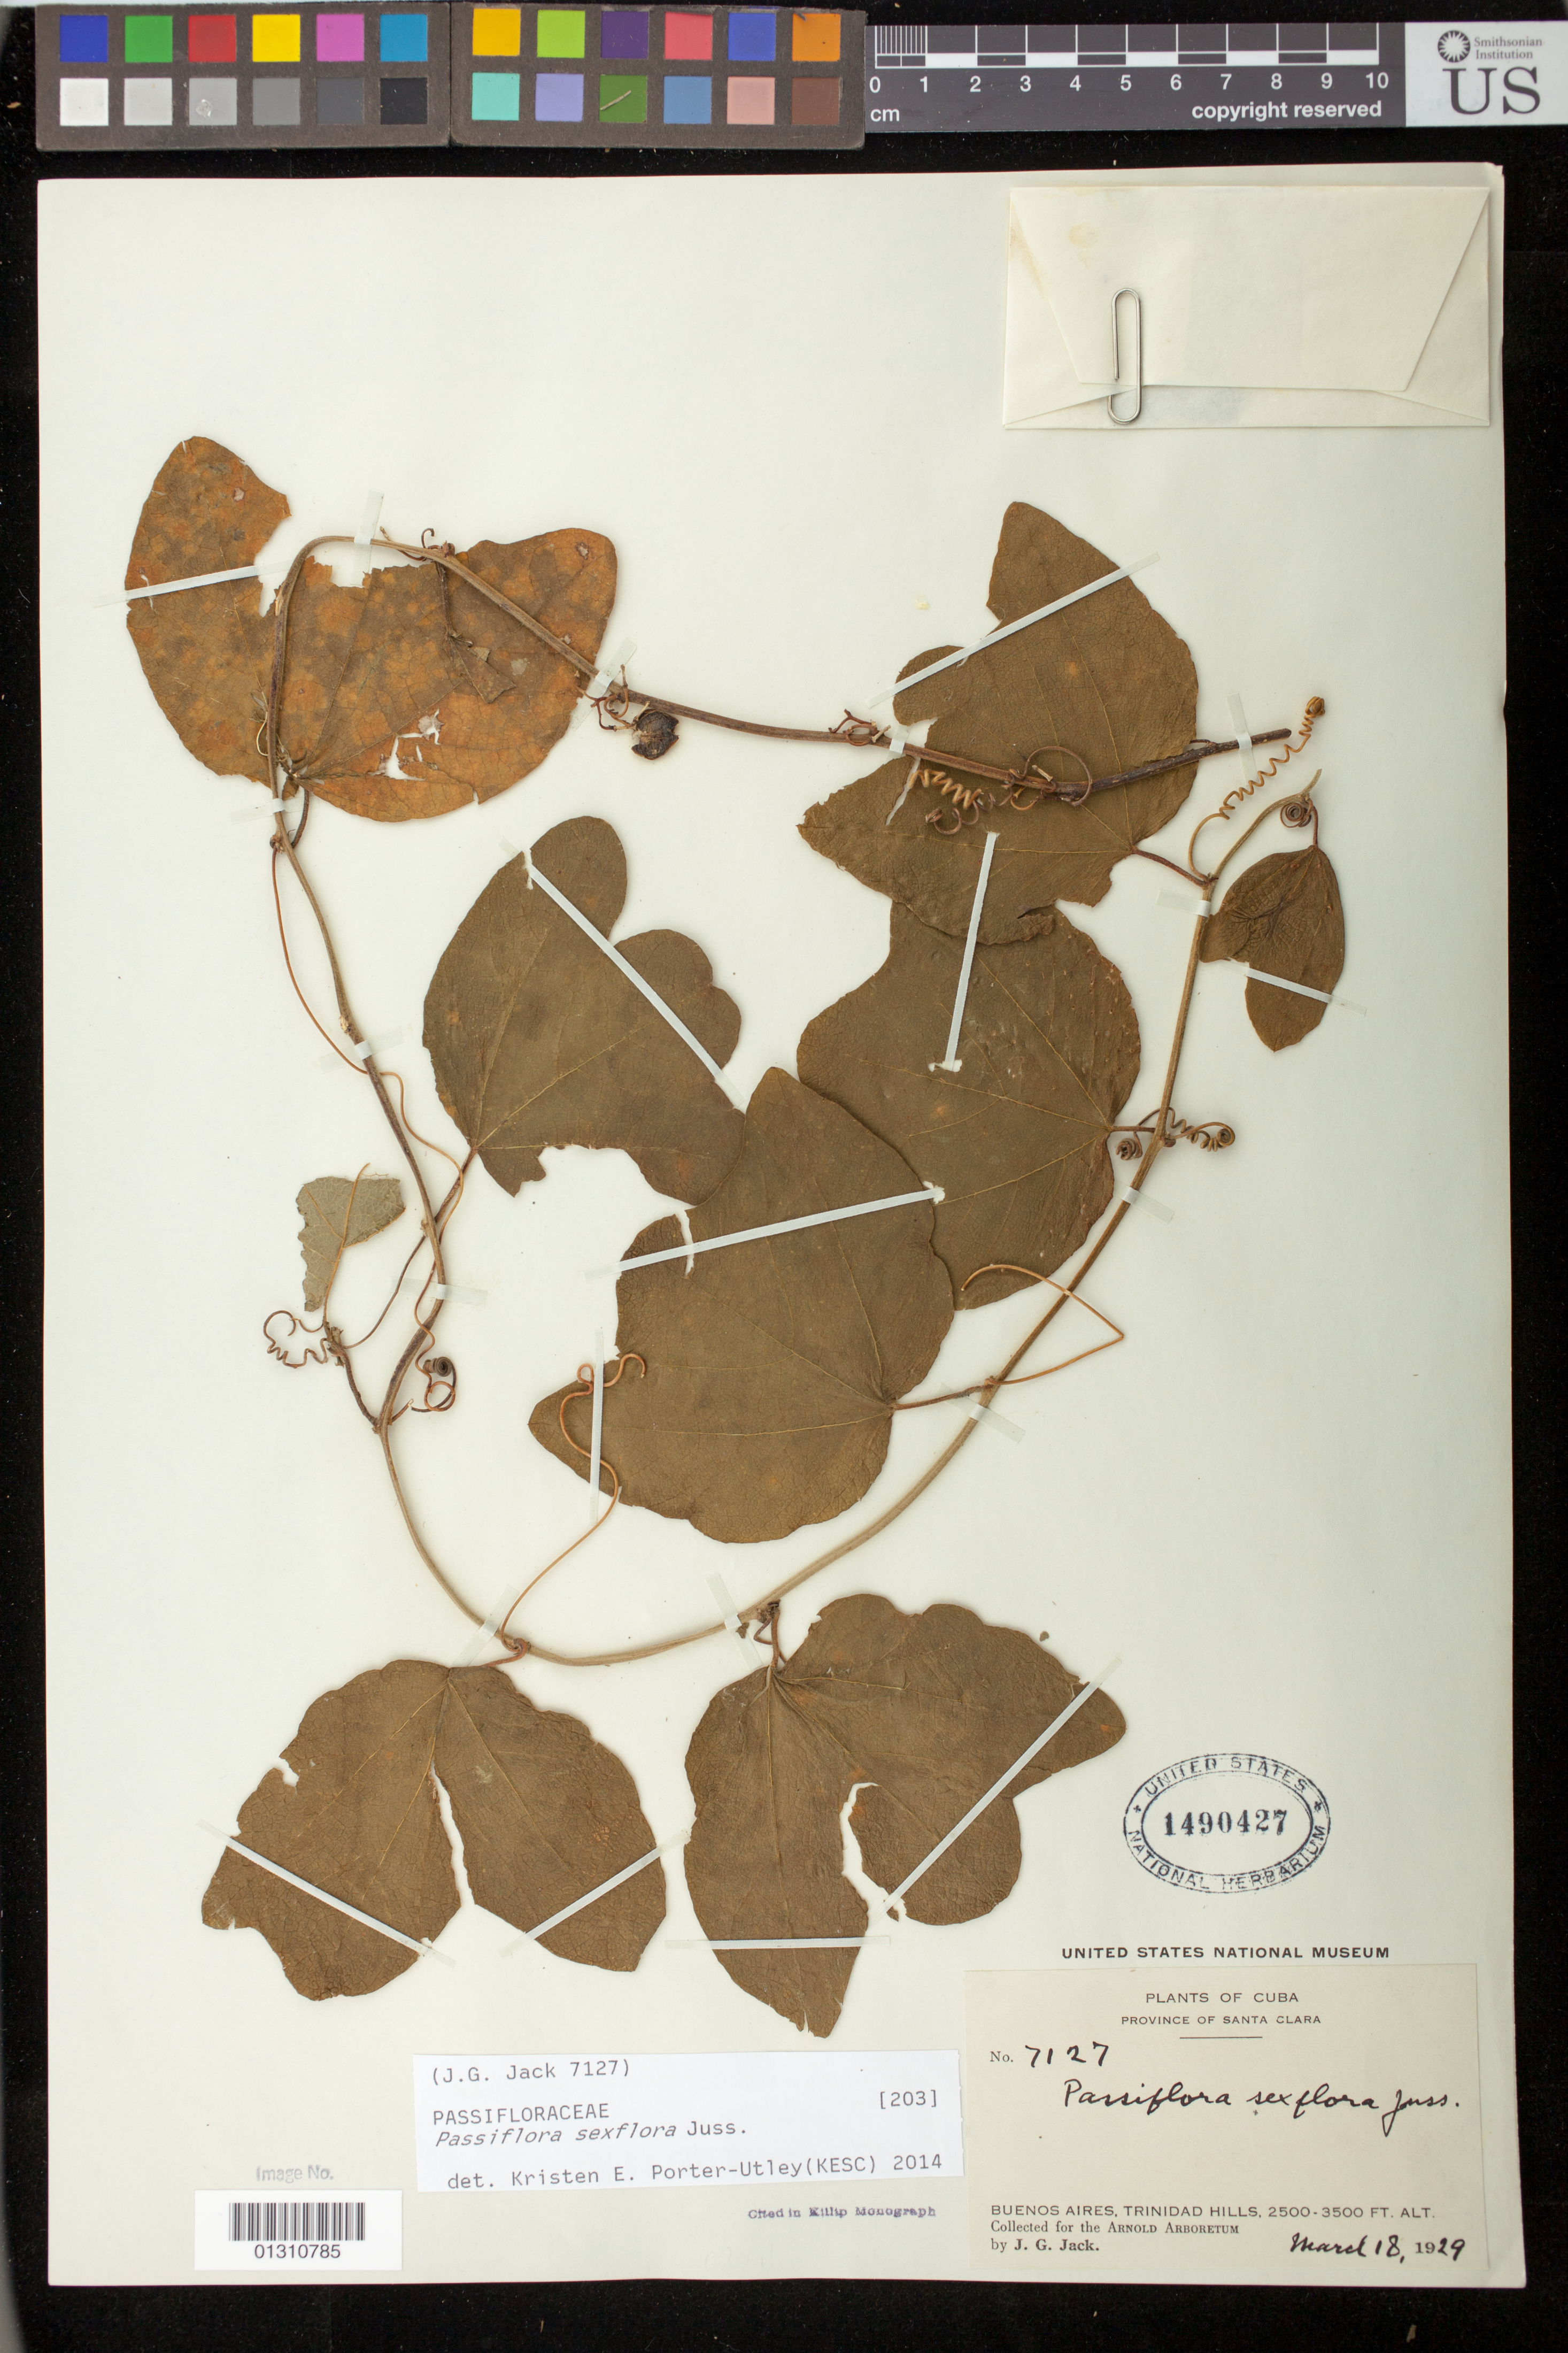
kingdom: Plantae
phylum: Tracheophyta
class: Magnoliopsida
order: Malpighiales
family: Passifloraceae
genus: Passiflora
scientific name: Passiflora sexflora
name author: Juss.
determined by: Porter-Utley, Kristen E.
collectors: J. G. Jack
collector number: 7127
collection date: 1929-03-18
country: Cuba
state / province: Santa Clara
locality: Buenos Aires, Trinidad Hills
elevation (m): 762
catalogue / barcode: US 1490427